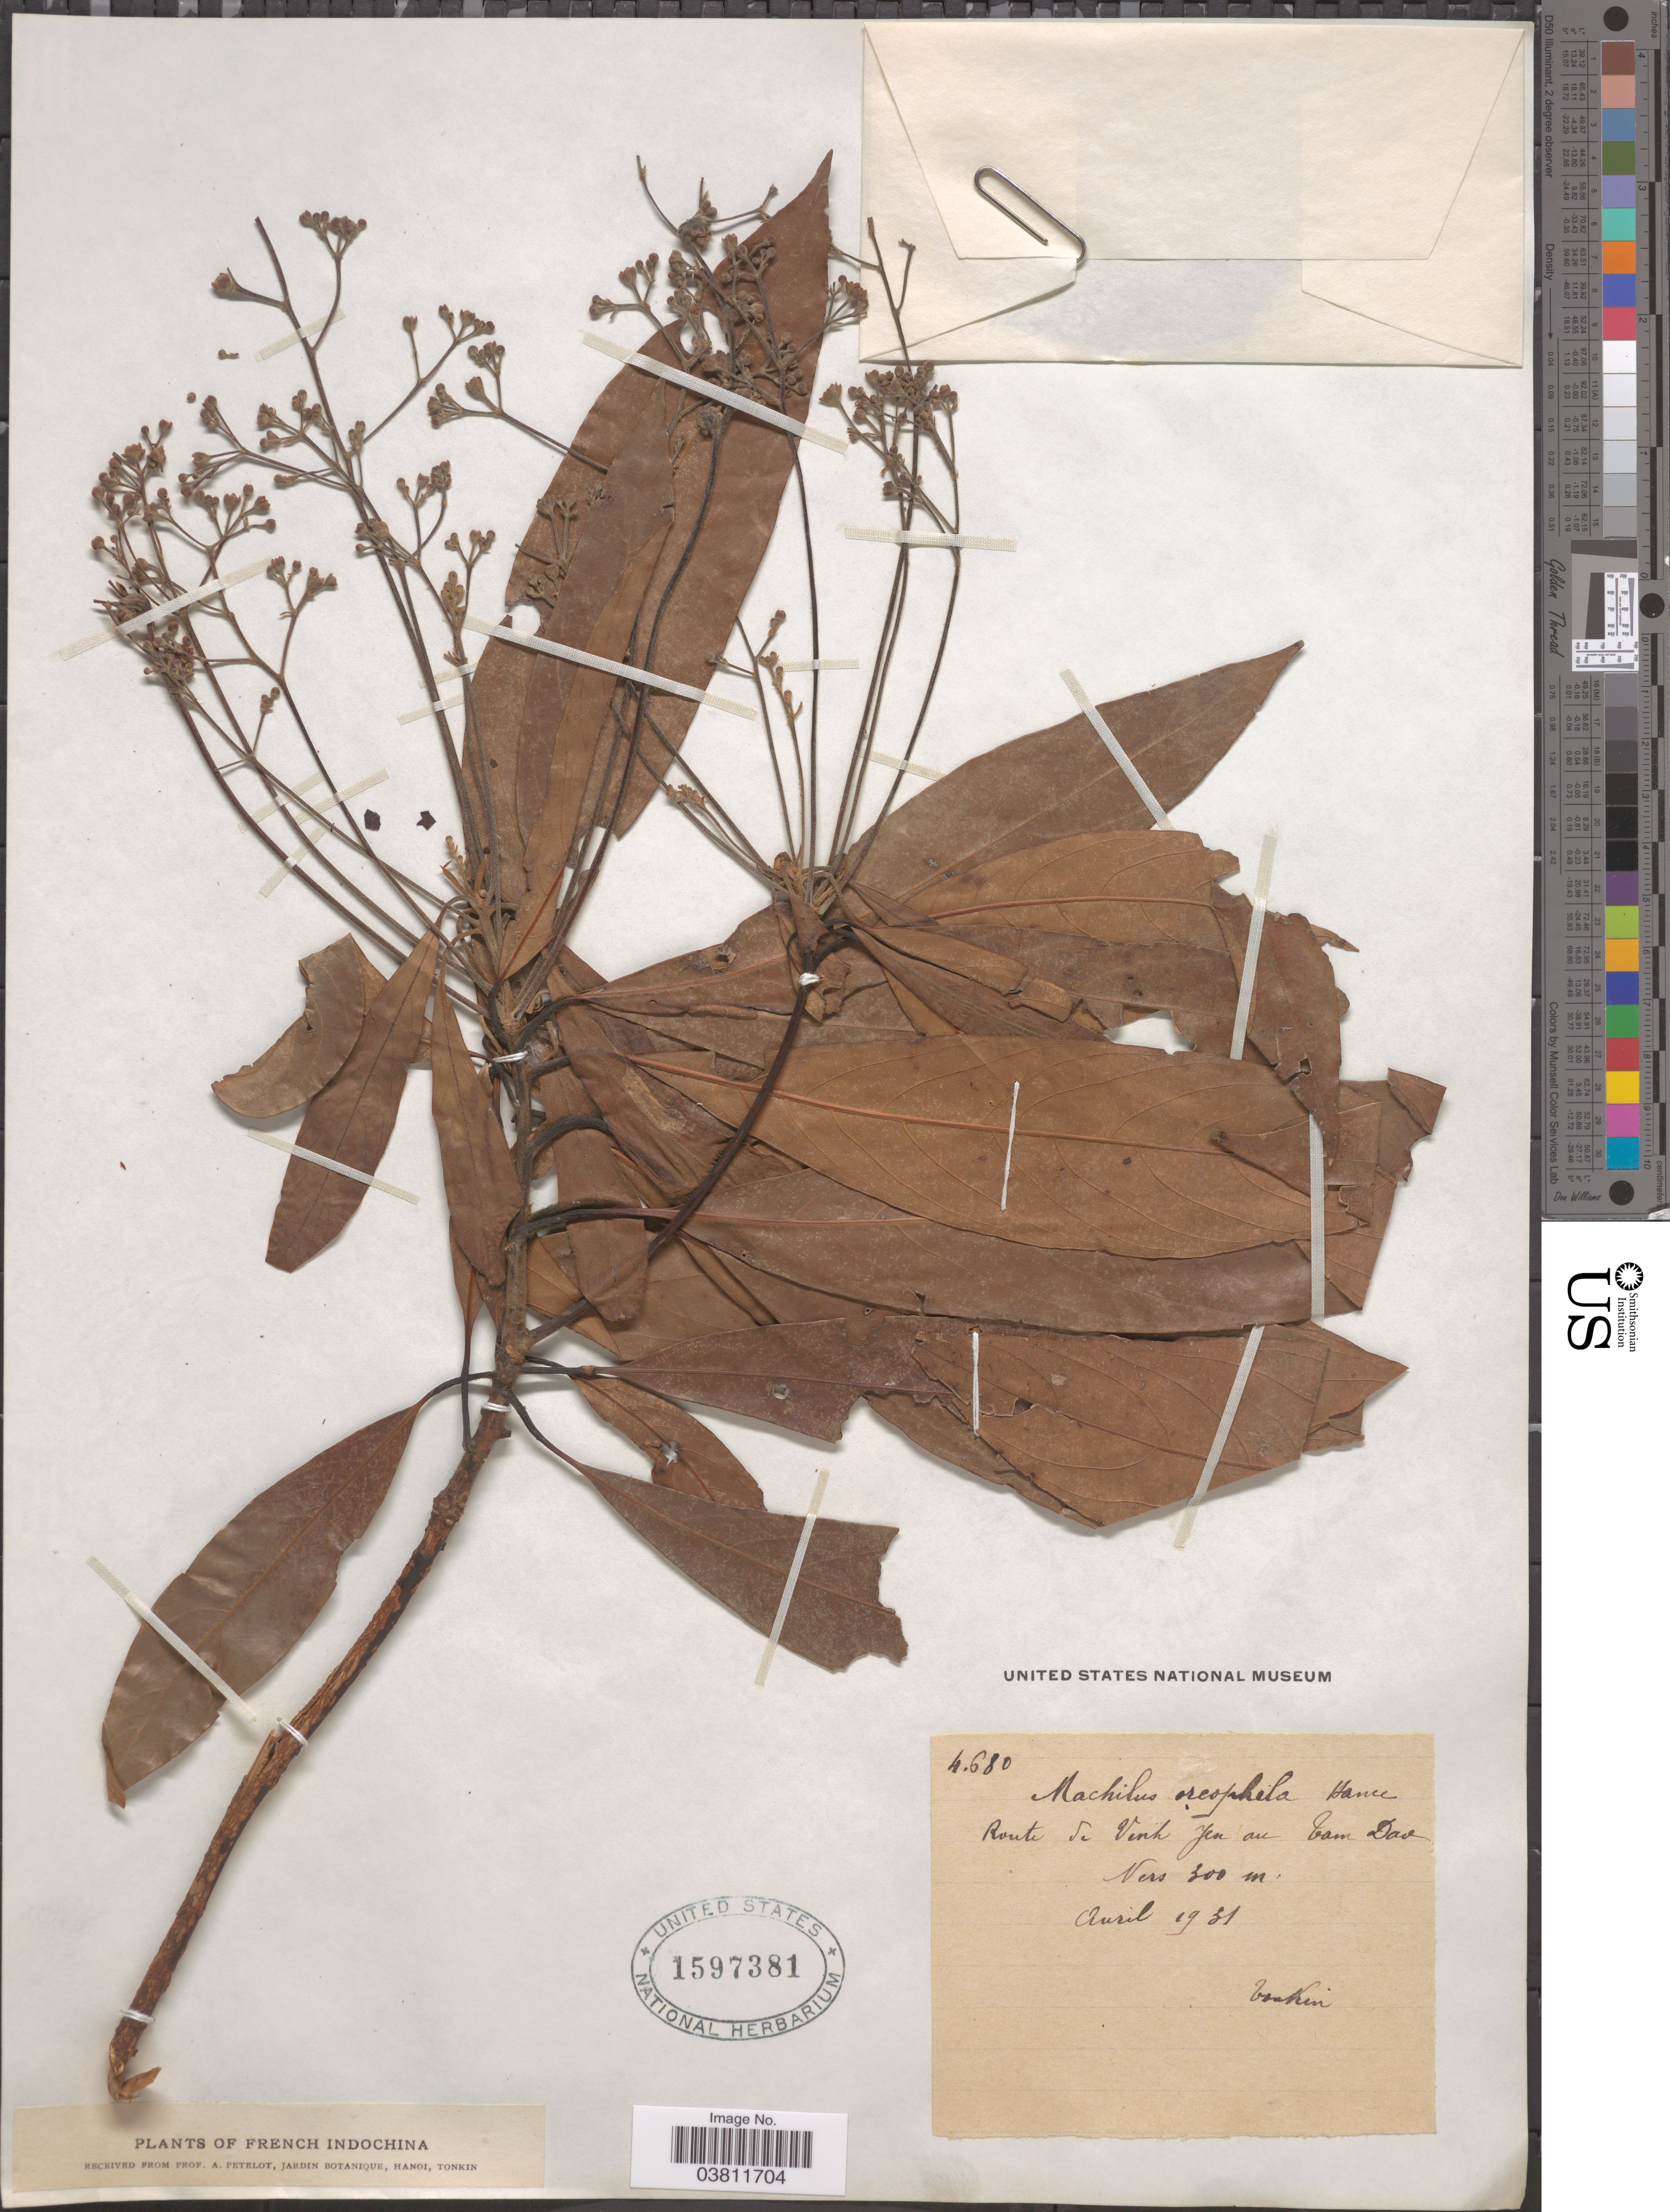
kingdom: Plantae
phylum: Tracheophyta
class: Magnoliopsida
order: Laurales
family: Lauraceae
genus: Machilus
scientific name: Machilus oreophila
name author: Hance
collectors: P. A. Pételot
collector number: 4680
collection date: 1931-04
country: Vietnam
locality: French Indochina. Route de Vinh Jen au bam Dao.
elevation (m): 300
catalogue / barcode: US 1597381